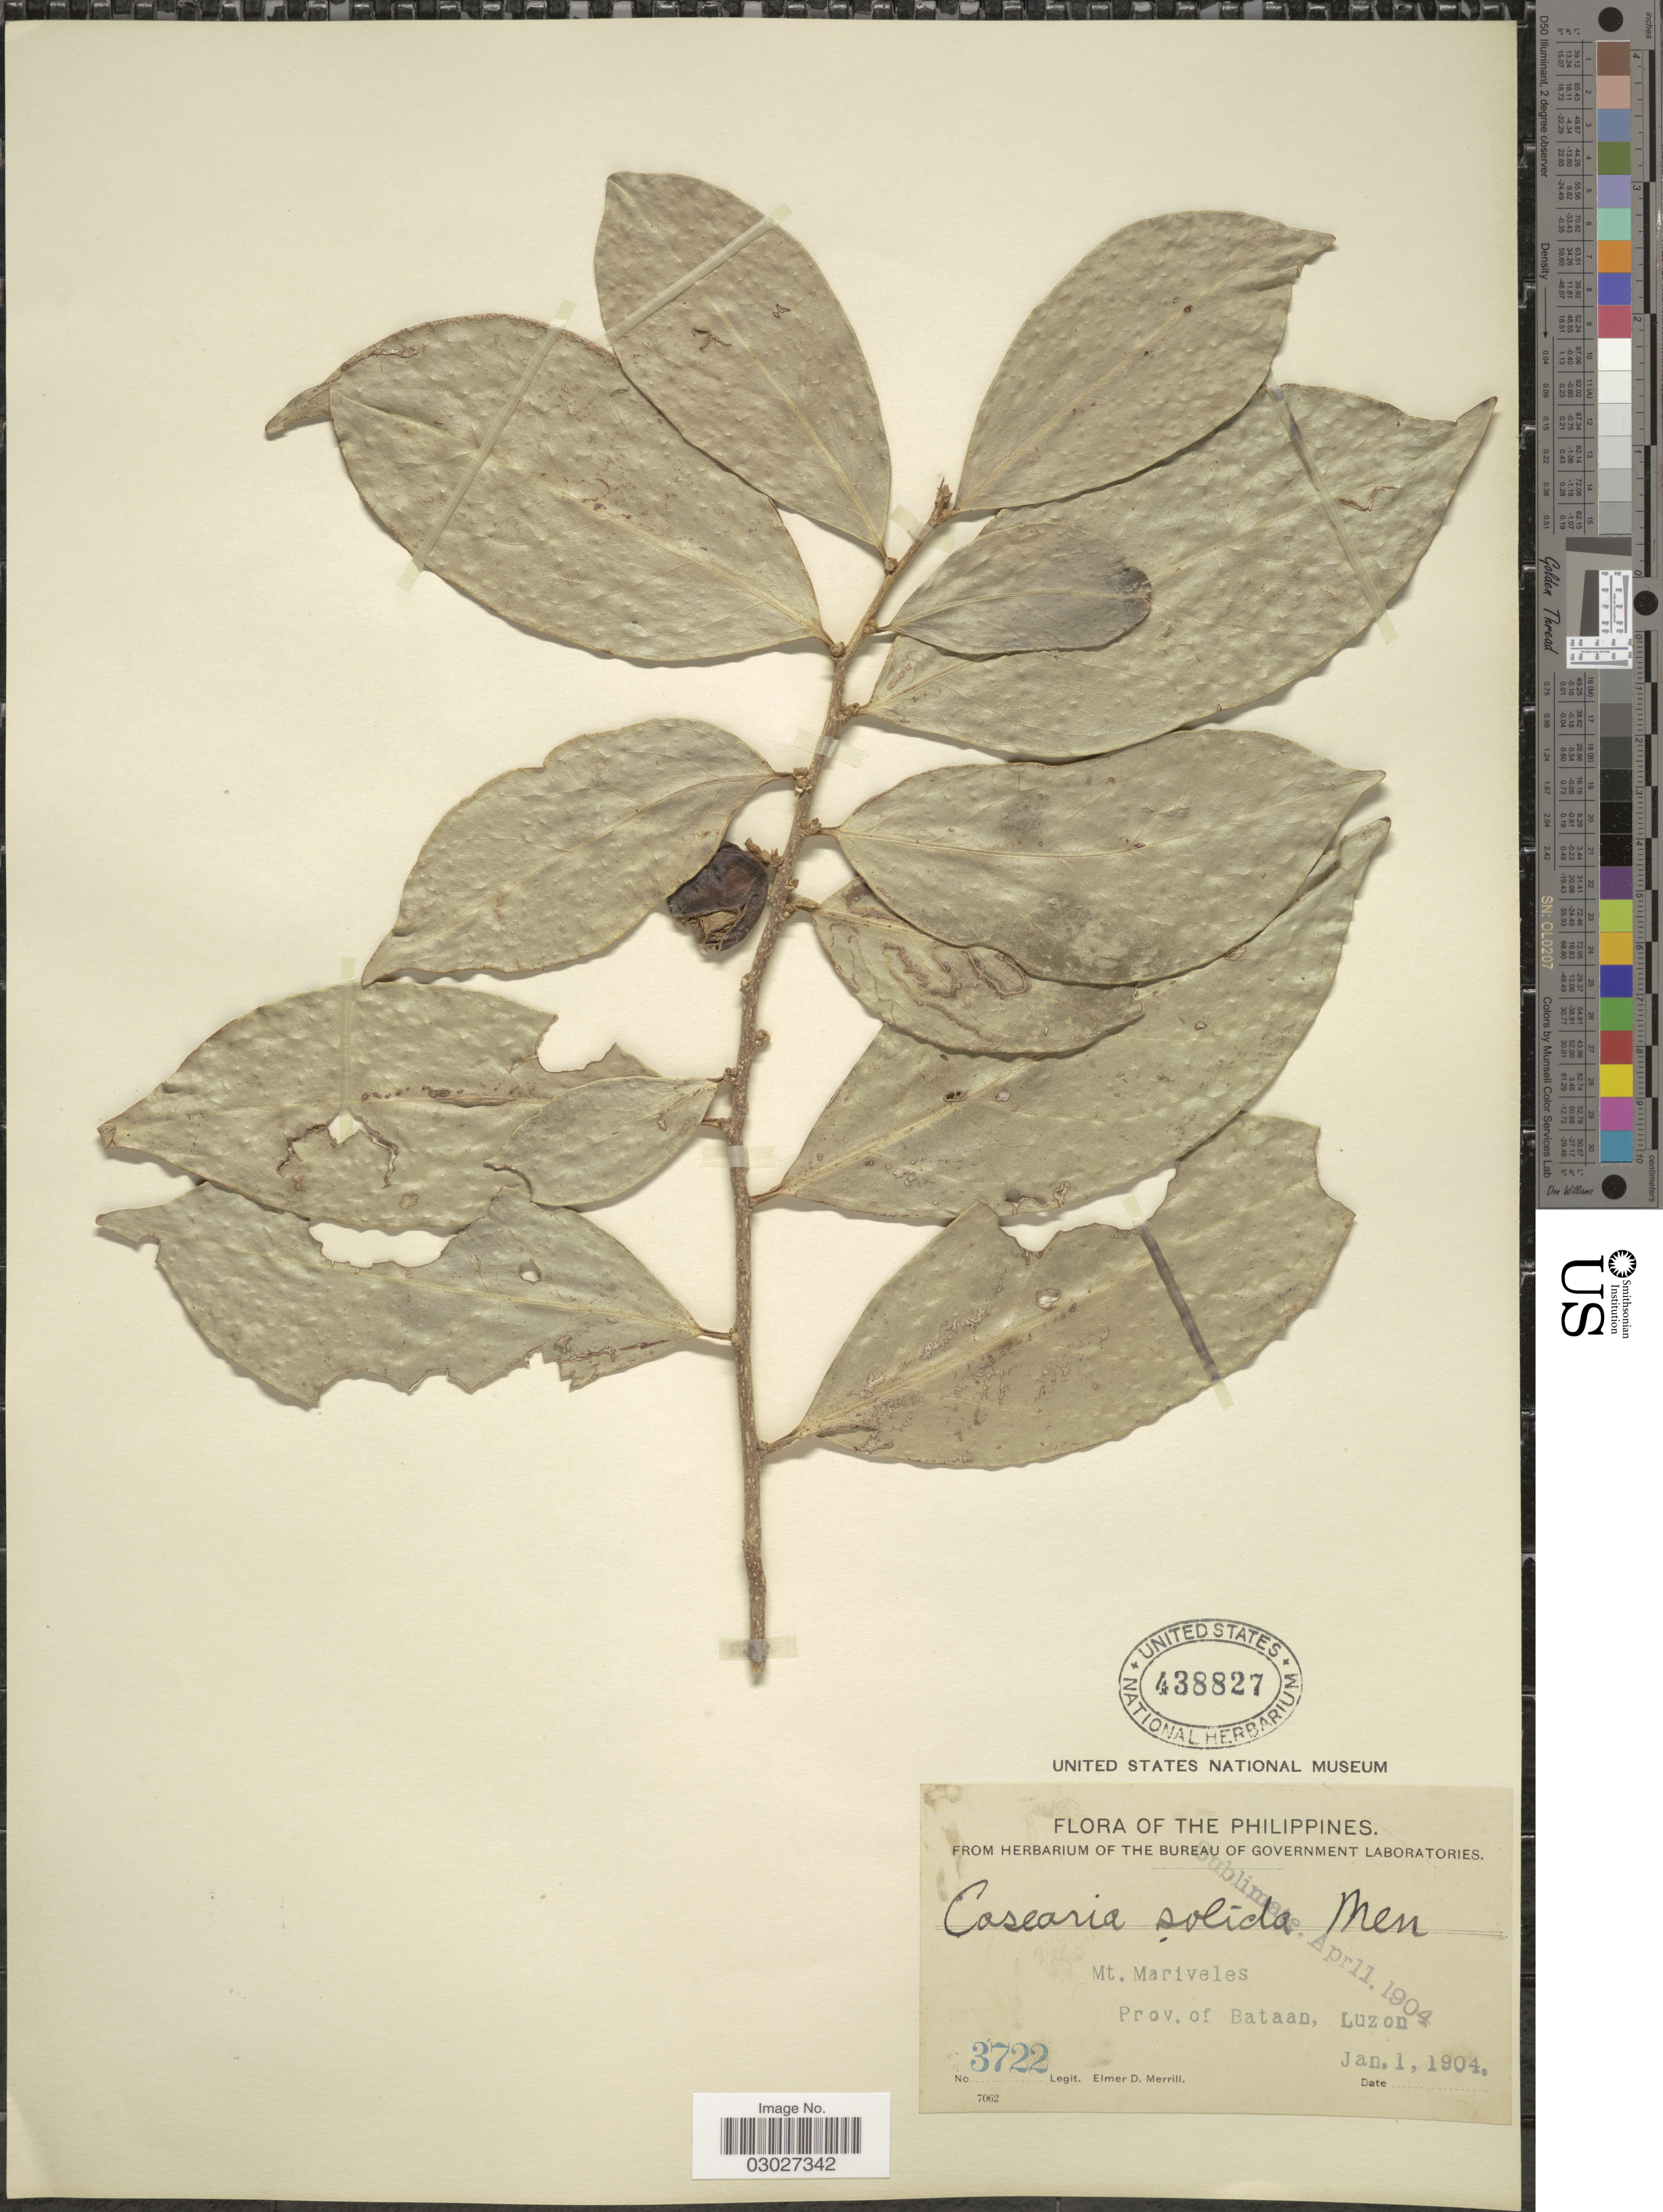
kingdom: Plantae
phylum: Tracheophyta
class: Magnoliopsida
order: Malpighiales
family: Salicaceae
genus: Casearia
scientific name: Casearia trivalvis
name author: (Blanco) Merr.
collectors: E. D. Merrill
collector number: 3722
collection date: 1904-01-01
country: Philippines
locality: Mt. Mariveles, Prov. of Bataan, Luzon.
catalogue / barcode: US 438827